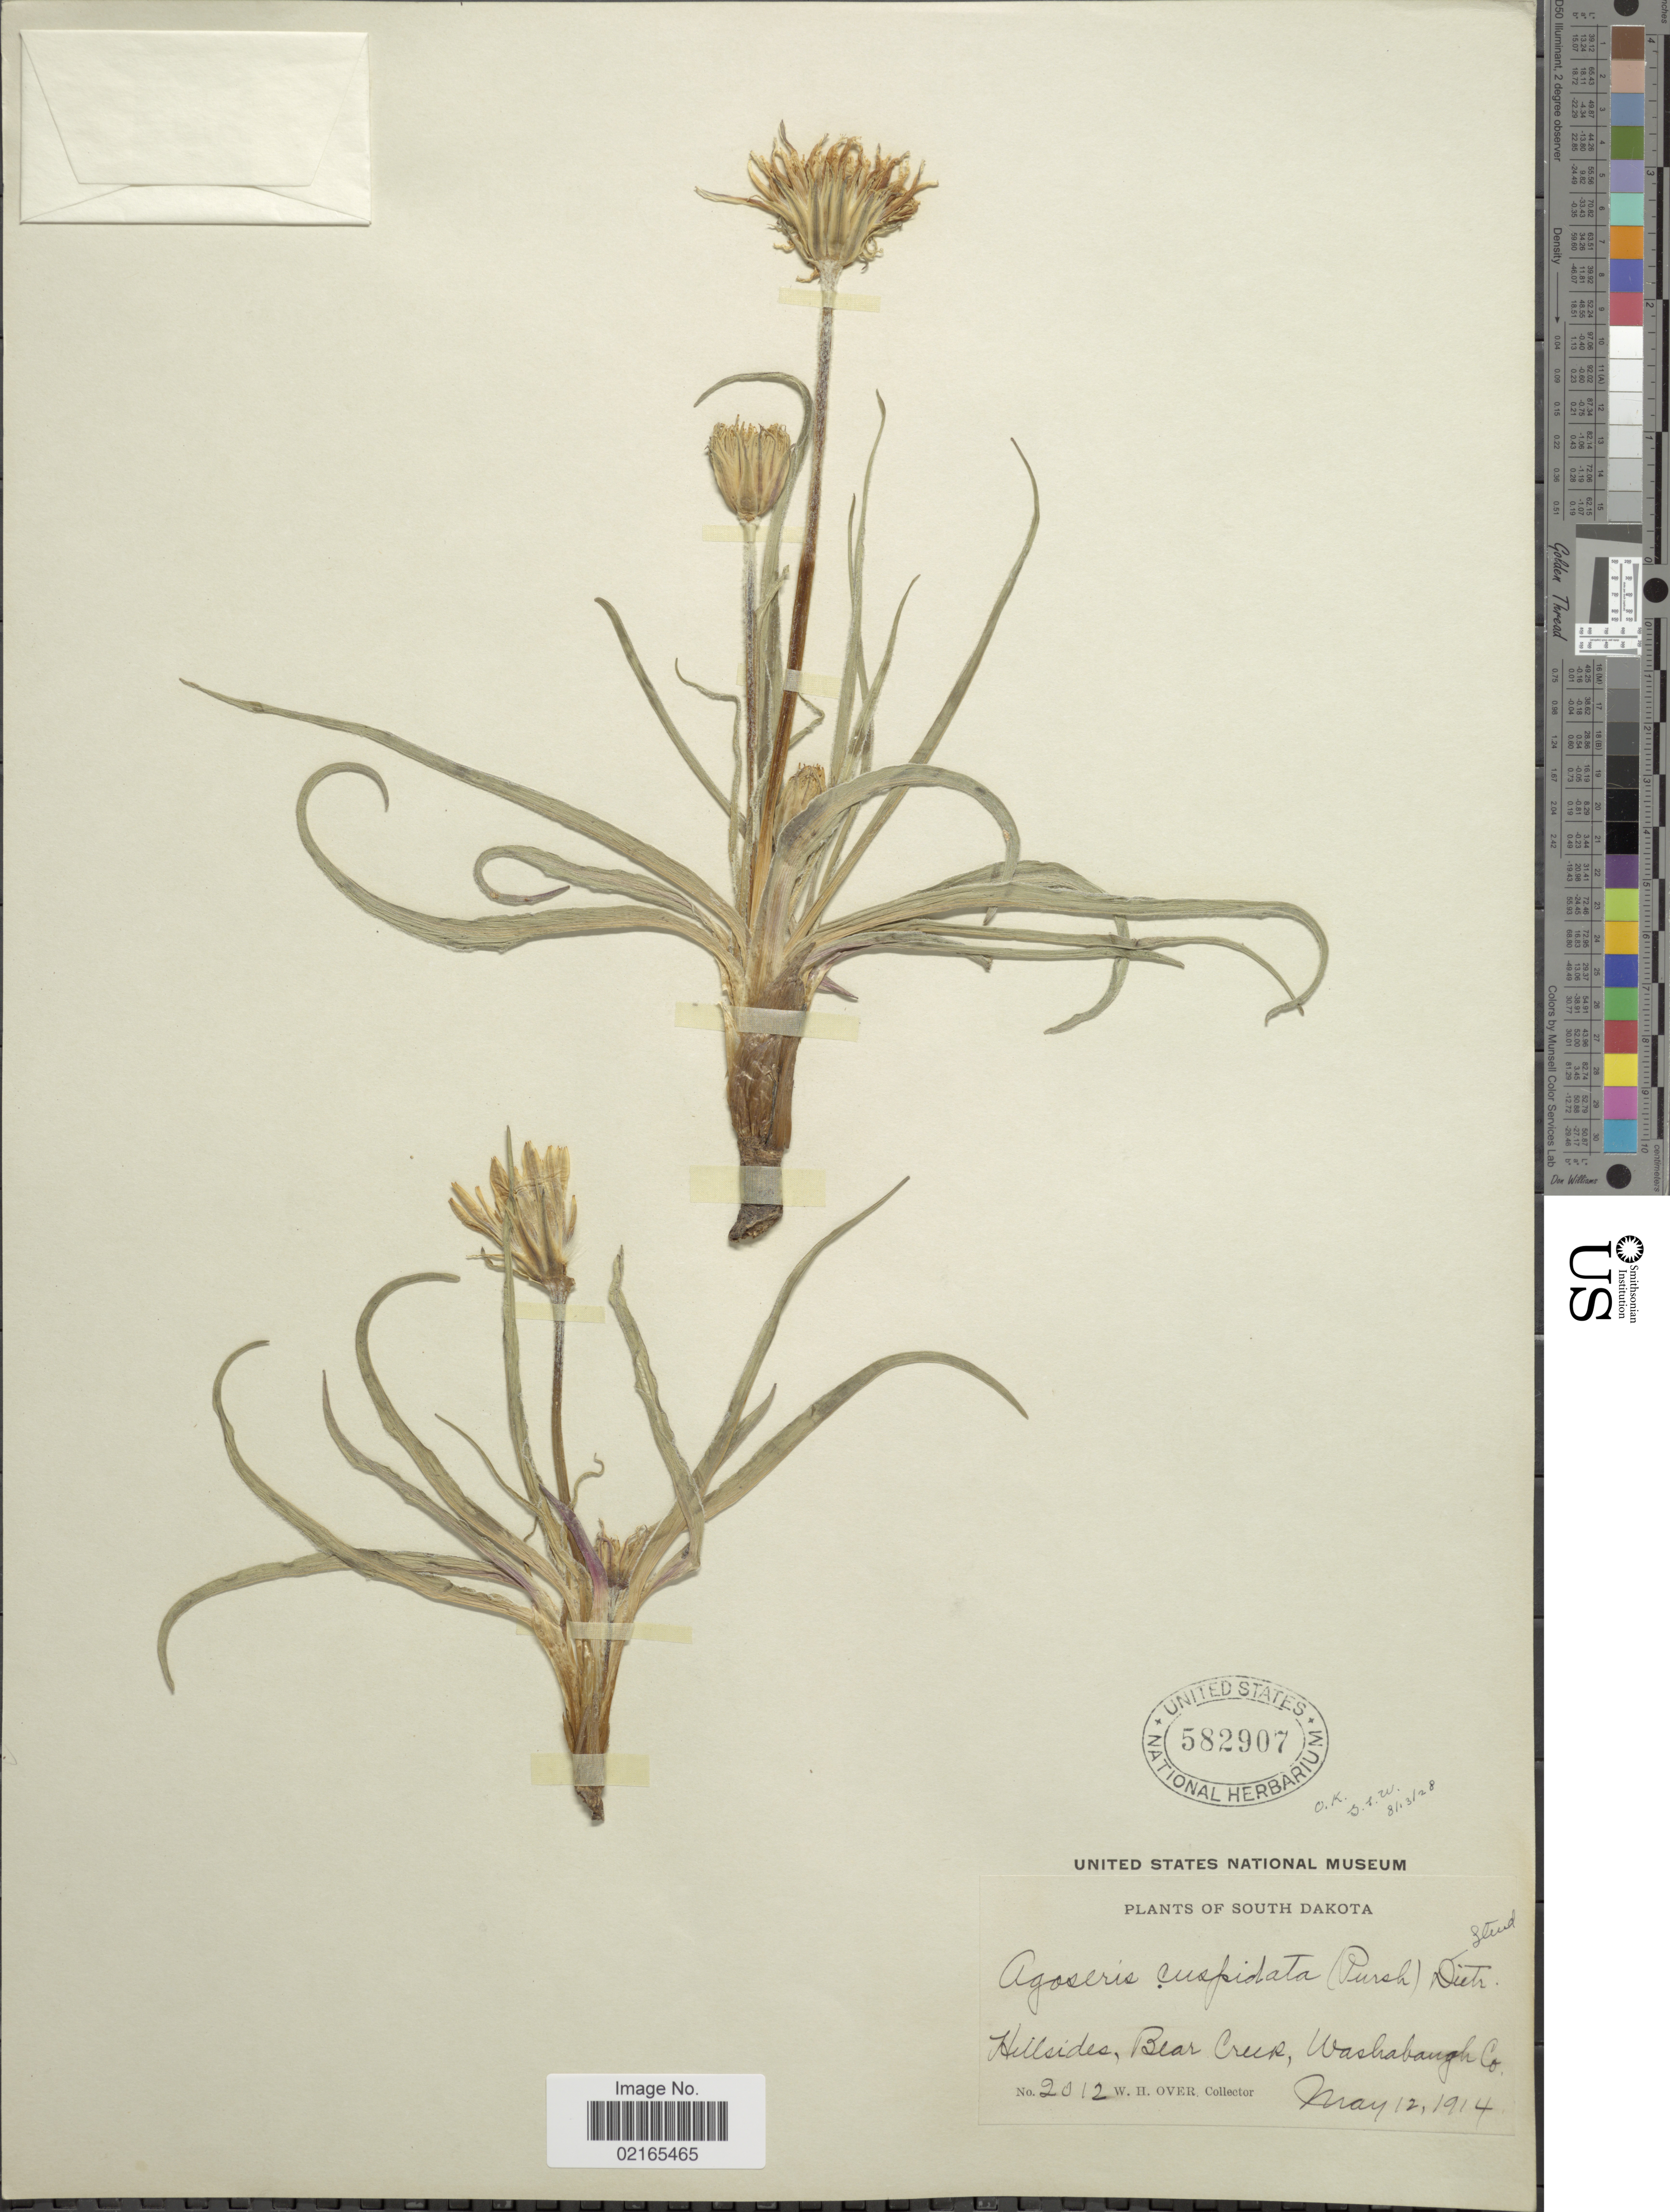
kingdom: Plantae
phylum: Tracheophyta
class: Magnoliopsida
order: Asterales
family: Asteraceae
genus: Nothocalais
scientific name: Nothocalais cuspidata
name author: (Pursh) Greene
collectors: W. Over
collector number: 2012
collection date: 1914-05-12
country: United States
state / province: South Dakota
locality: Hillsides, Bear Creek, Washabaugh Co.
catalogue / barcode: US 582907